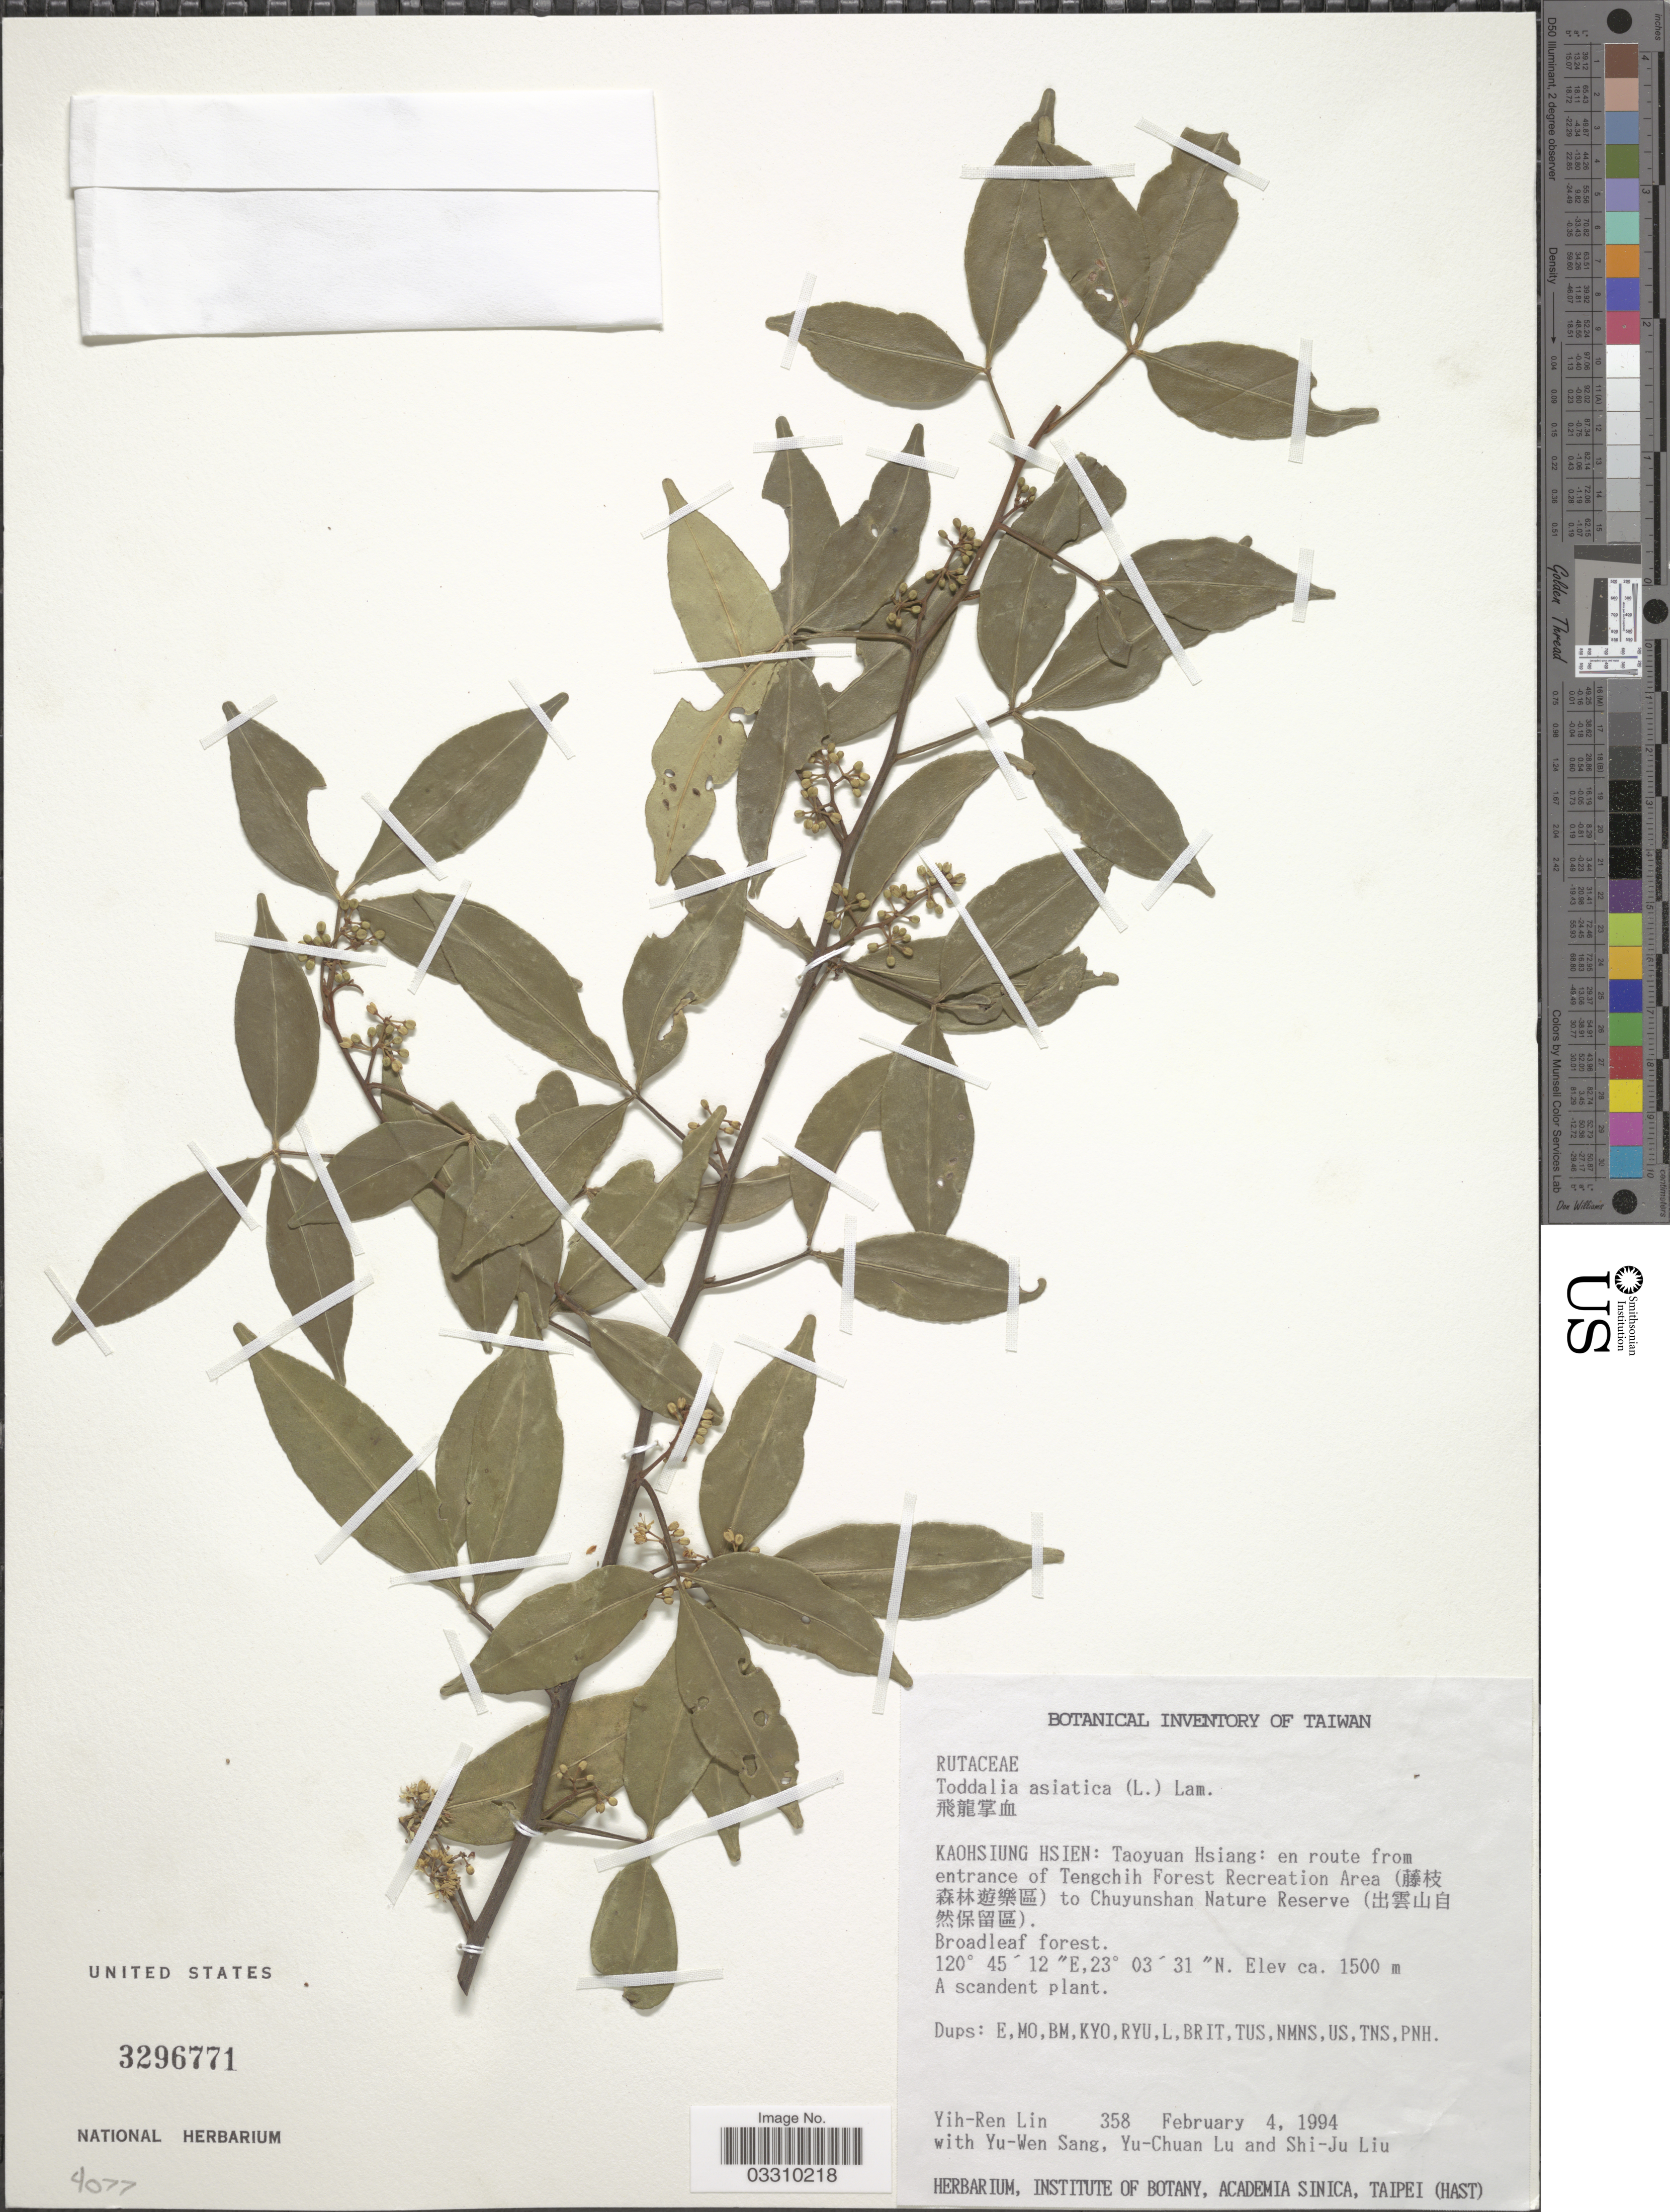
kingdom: Plantae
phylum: Tracheophyta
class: Magnoliopsida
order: Sapindales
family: Rutaceae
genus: Zanthoxylum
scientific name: Zanthoxylum asiaticum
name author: (L.) Appelhans et al.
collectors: Y. Lin, Y. Sang, Y. C. Lu & S. J. Liu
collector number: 358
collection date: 1994-02-04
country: Taiwan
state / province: Kaohsiung City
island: Taiwan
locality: Kaohsiung Hsien: Taoyuan Hsiang: en route from entrace of Tengchih Forest Recreaction Area (X) to Chuyunshan Nature Reserve (X).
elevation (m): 1500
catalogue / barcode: US 3296771